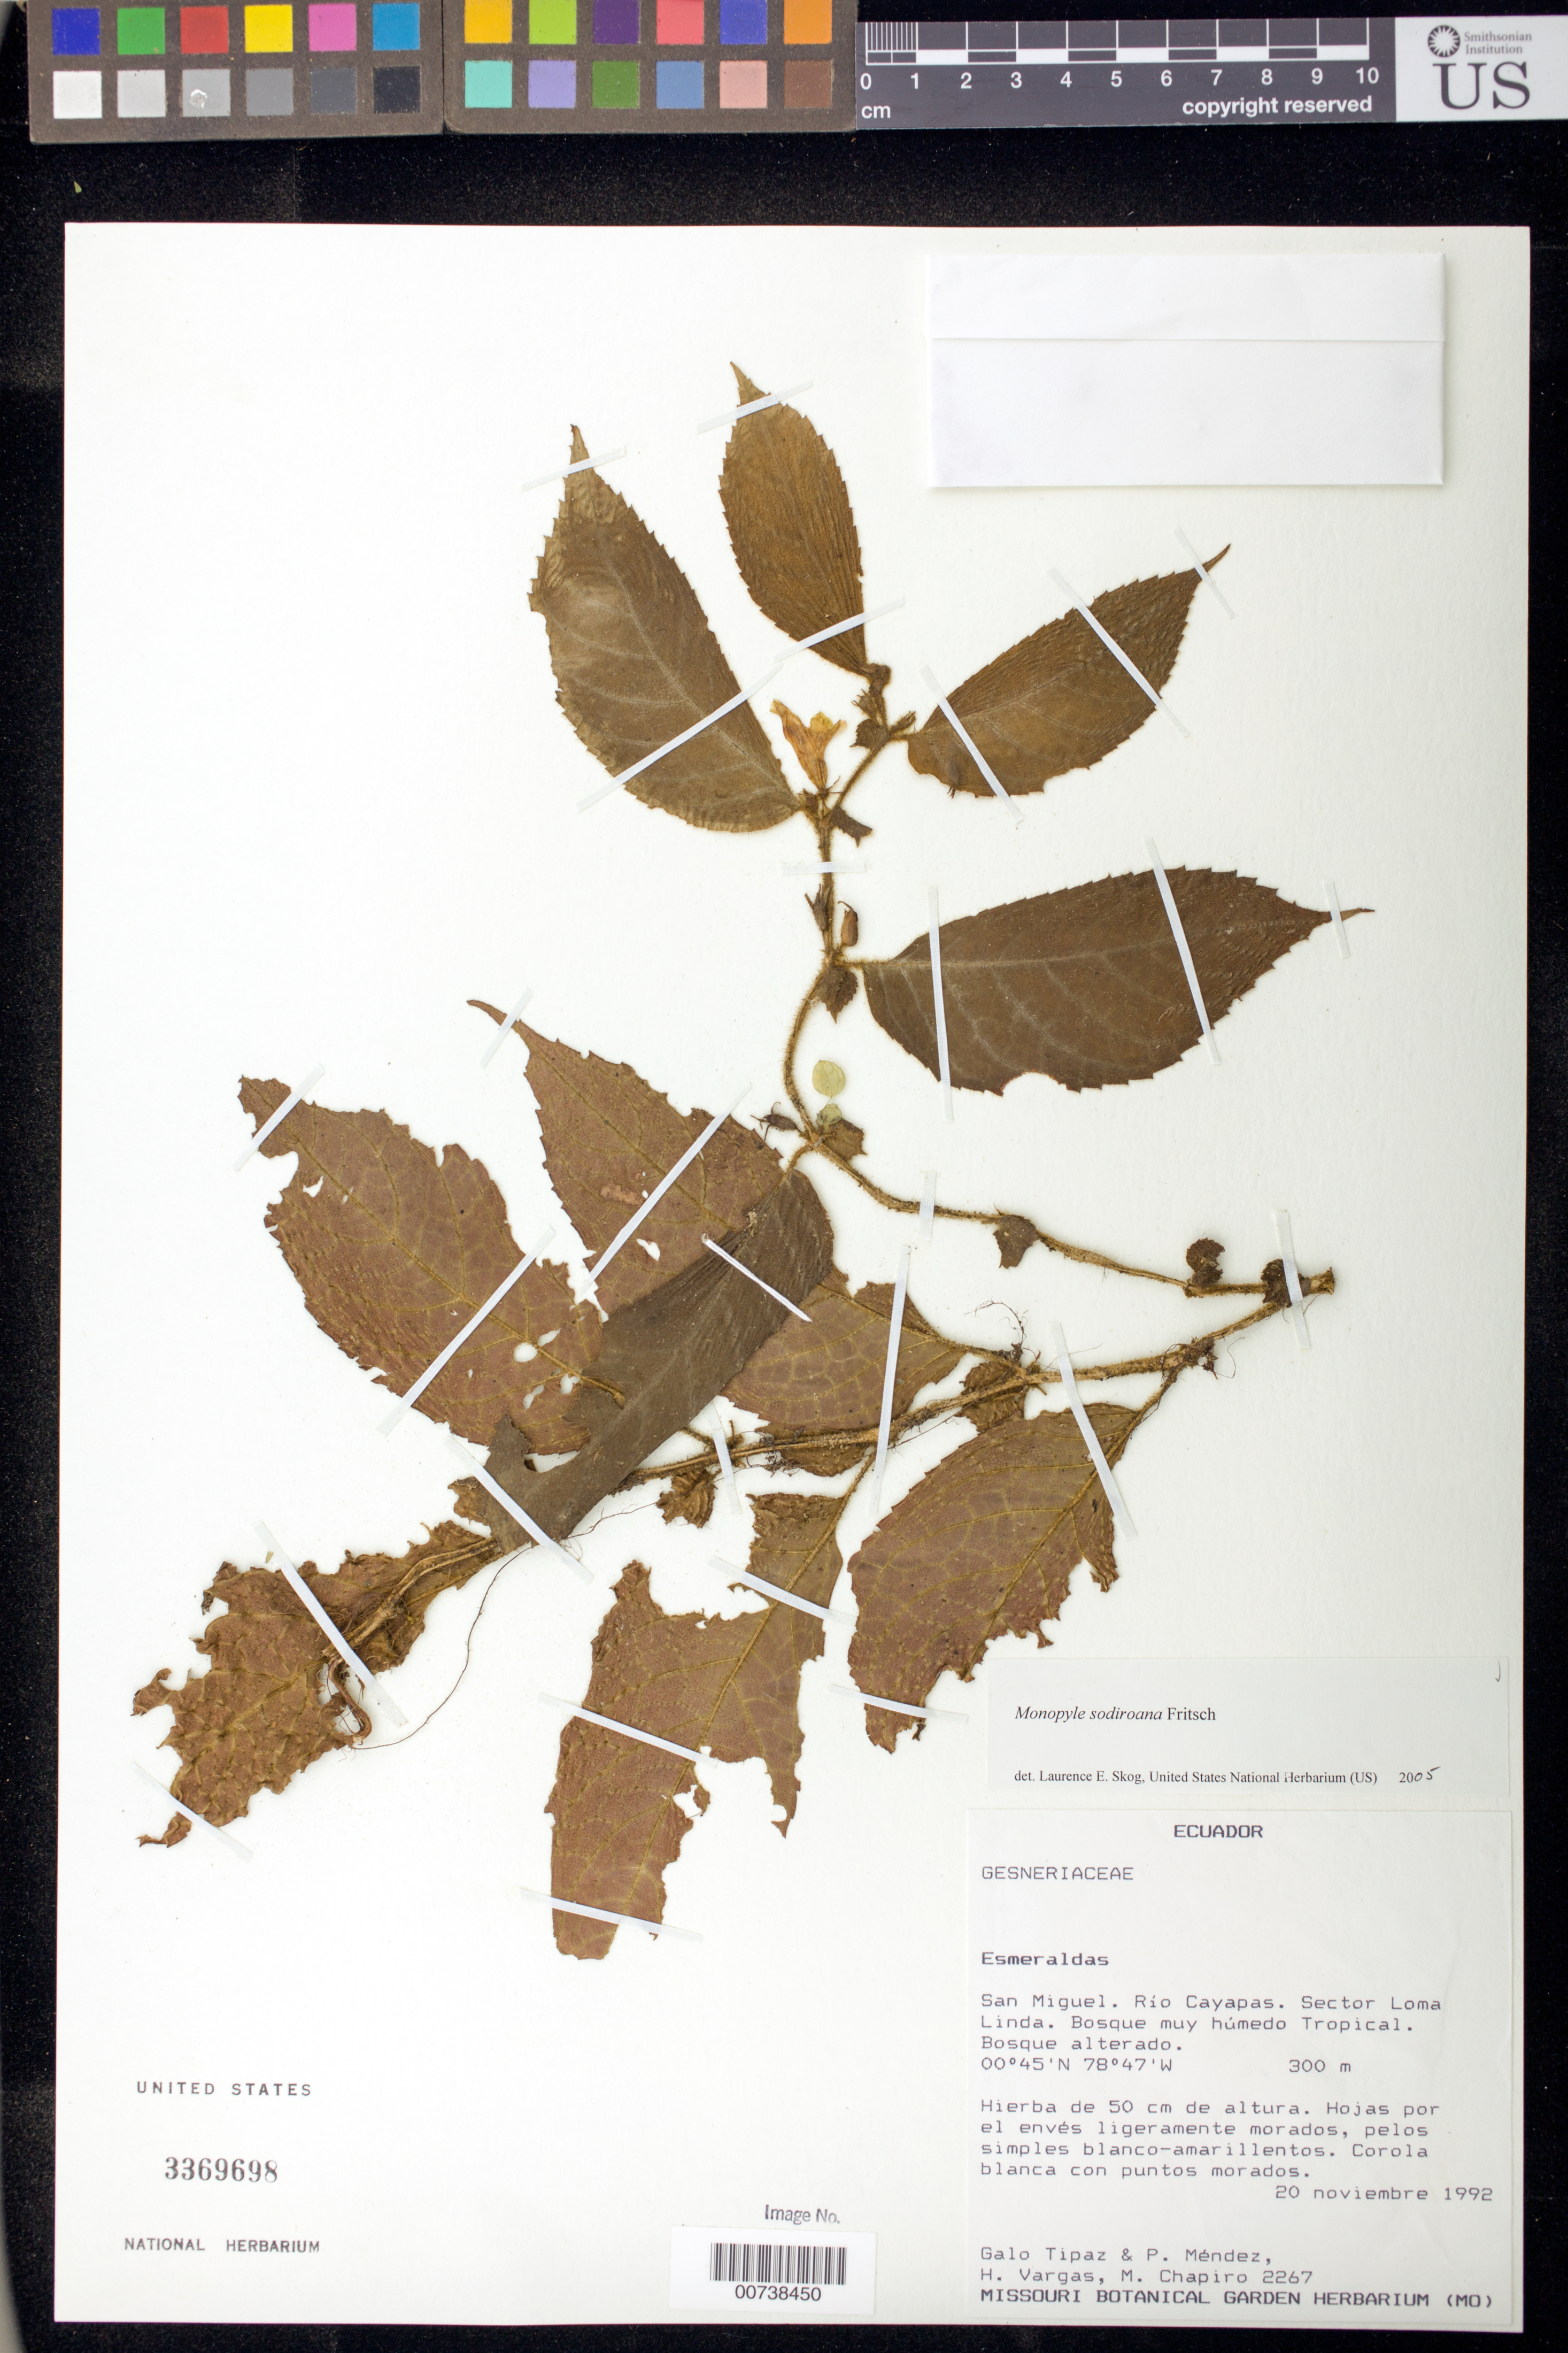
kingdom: Plantae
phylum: Tracheophyta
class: Magnoliopsida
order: Lamiales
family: Gesneriaceae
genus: Monopyle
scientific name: Monopyle sodiroana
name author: Fritsch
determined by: Skog, Laurence E.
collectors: G. Tipaz, P. Méndez, H. Vargas & M. Chapiro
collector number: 2267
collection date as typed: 20 Nov 1992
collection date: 1992-11-20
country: Ecuador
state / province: Esmeraldas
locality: San Miguel, Río Cayapas, sector Loma Linda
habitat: Bosque muy húmedo tropical; bosque alterado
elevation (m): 300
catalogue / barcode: US 3369698